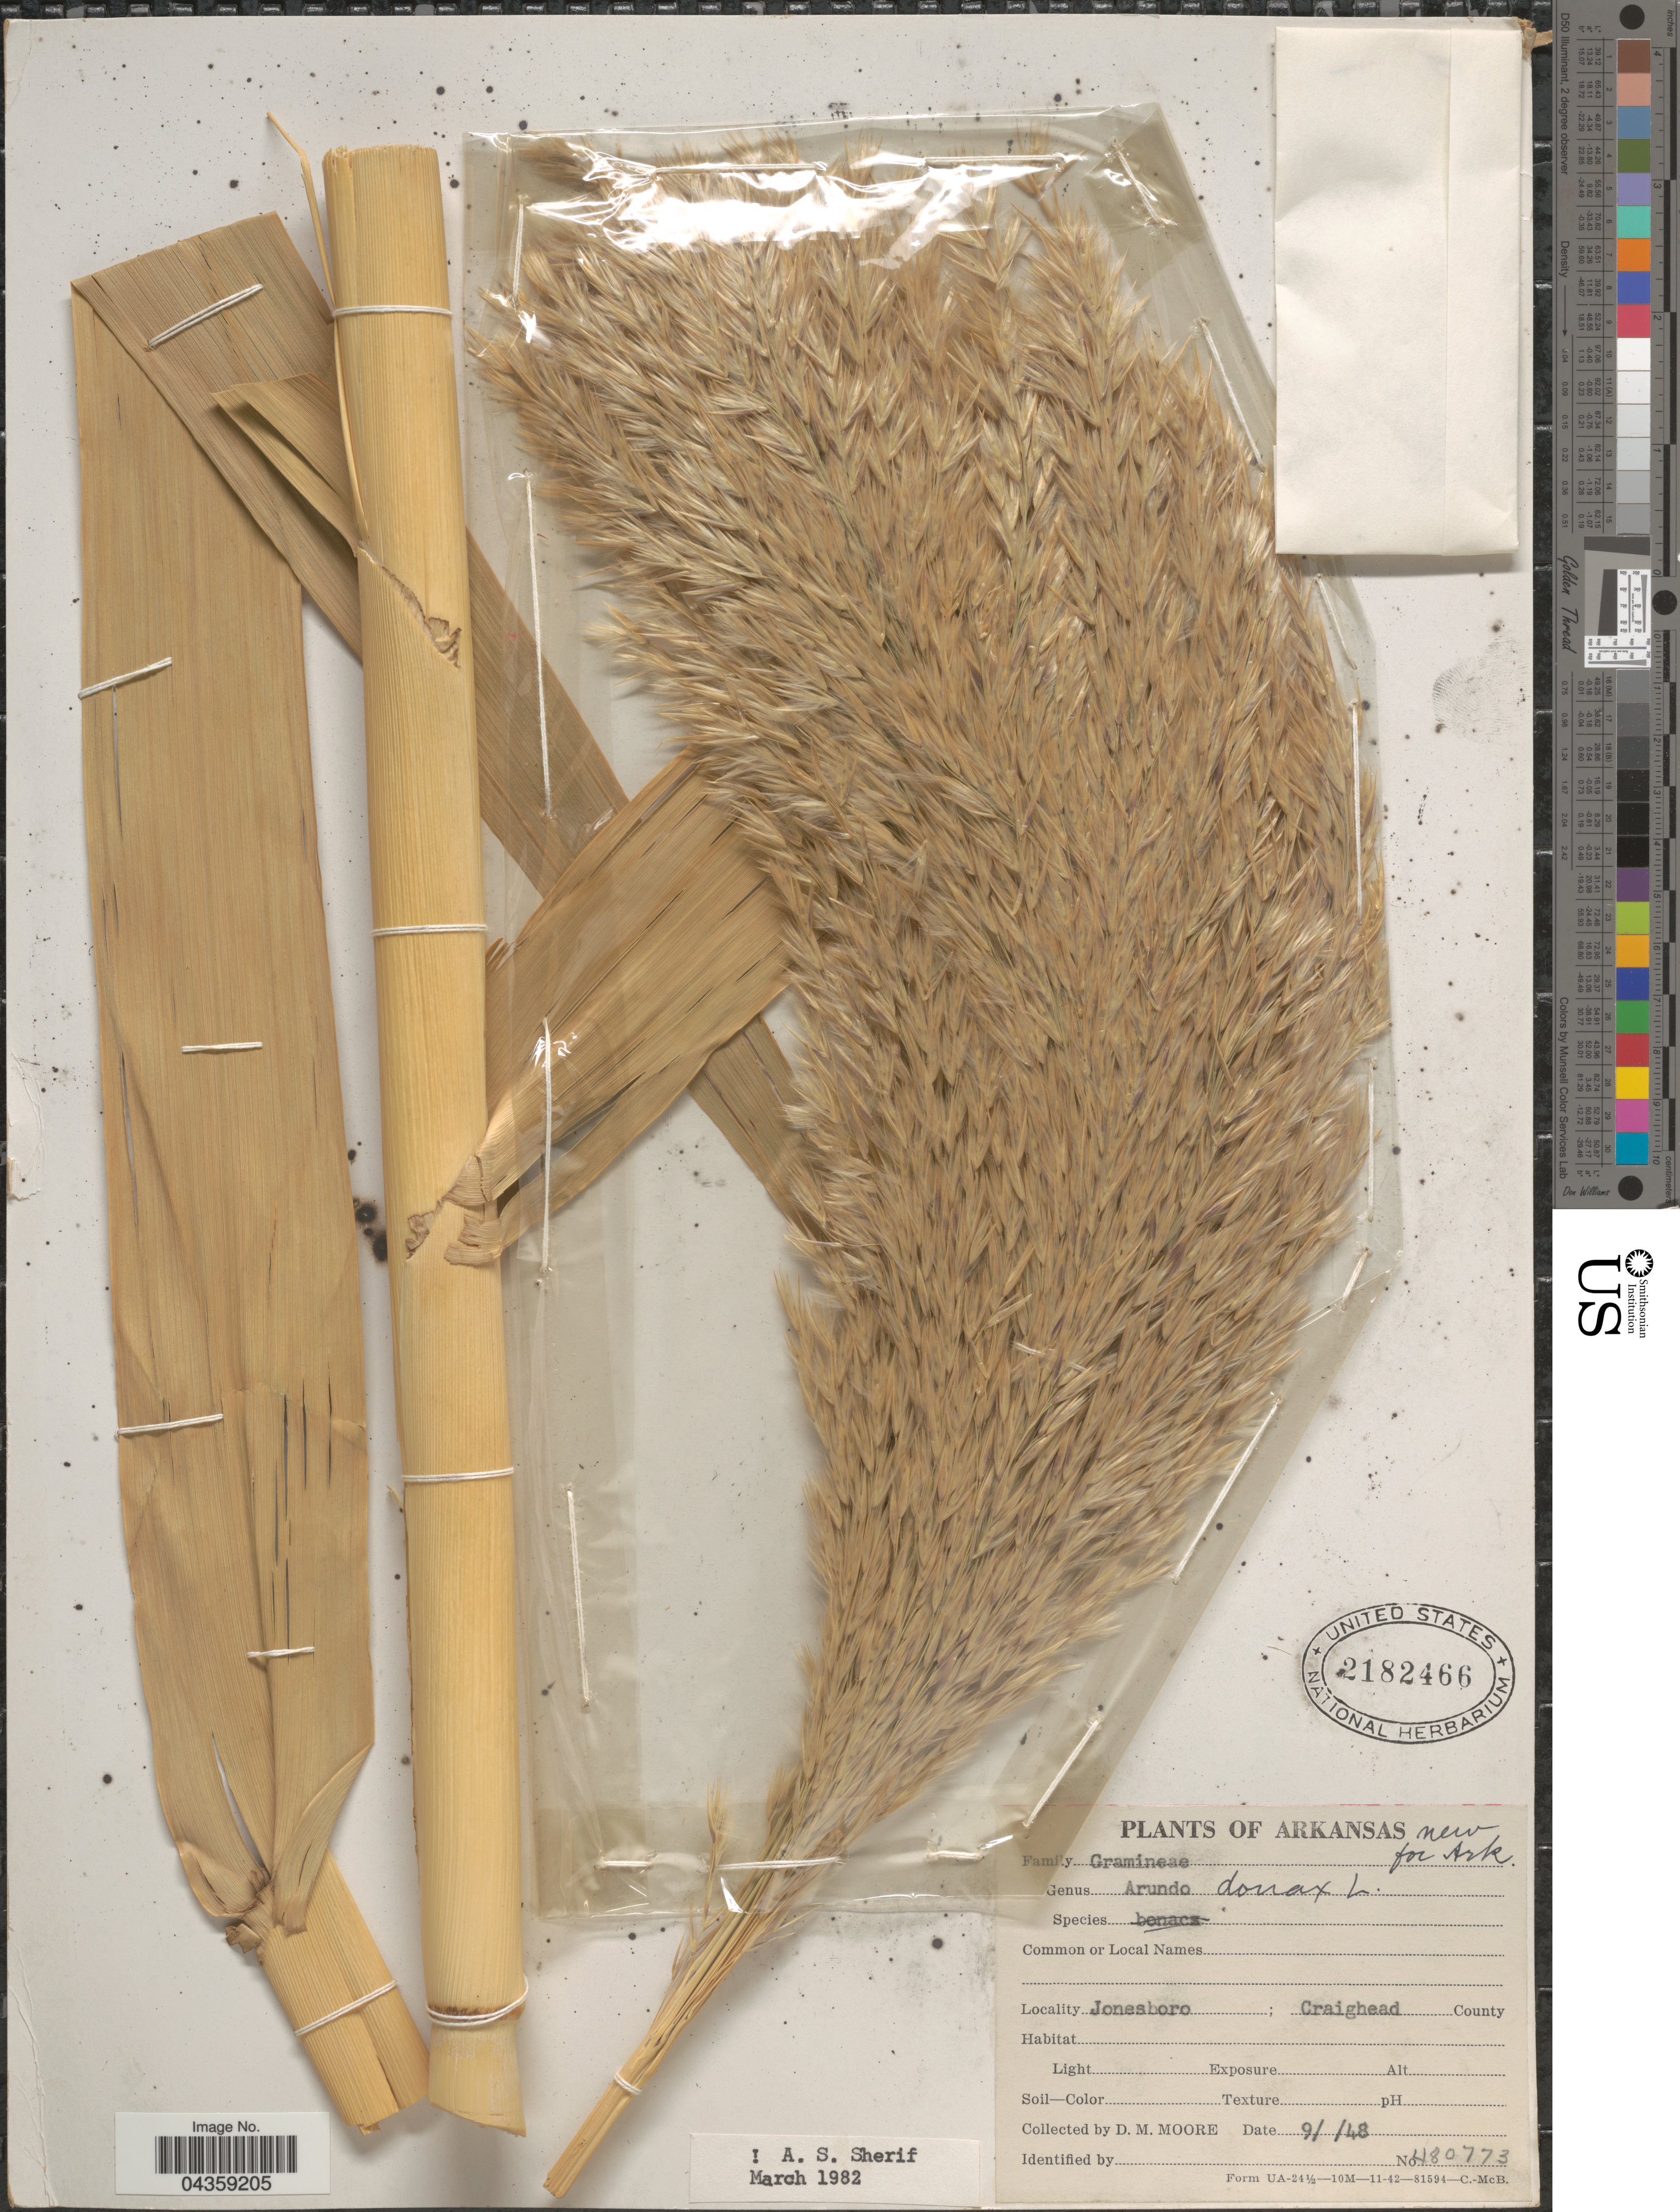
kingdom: Plantae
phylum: Tracheophyta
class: Liliopsida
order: Poales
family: Poaceae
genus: Arundo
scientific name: Arundo donax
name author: L.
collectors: D. Moore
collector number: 480773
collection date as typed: Transcribed d/m/y: /9/48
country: United States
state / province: Arkansas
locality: Jonesboro. Craighead County.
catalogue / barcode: US 2182466